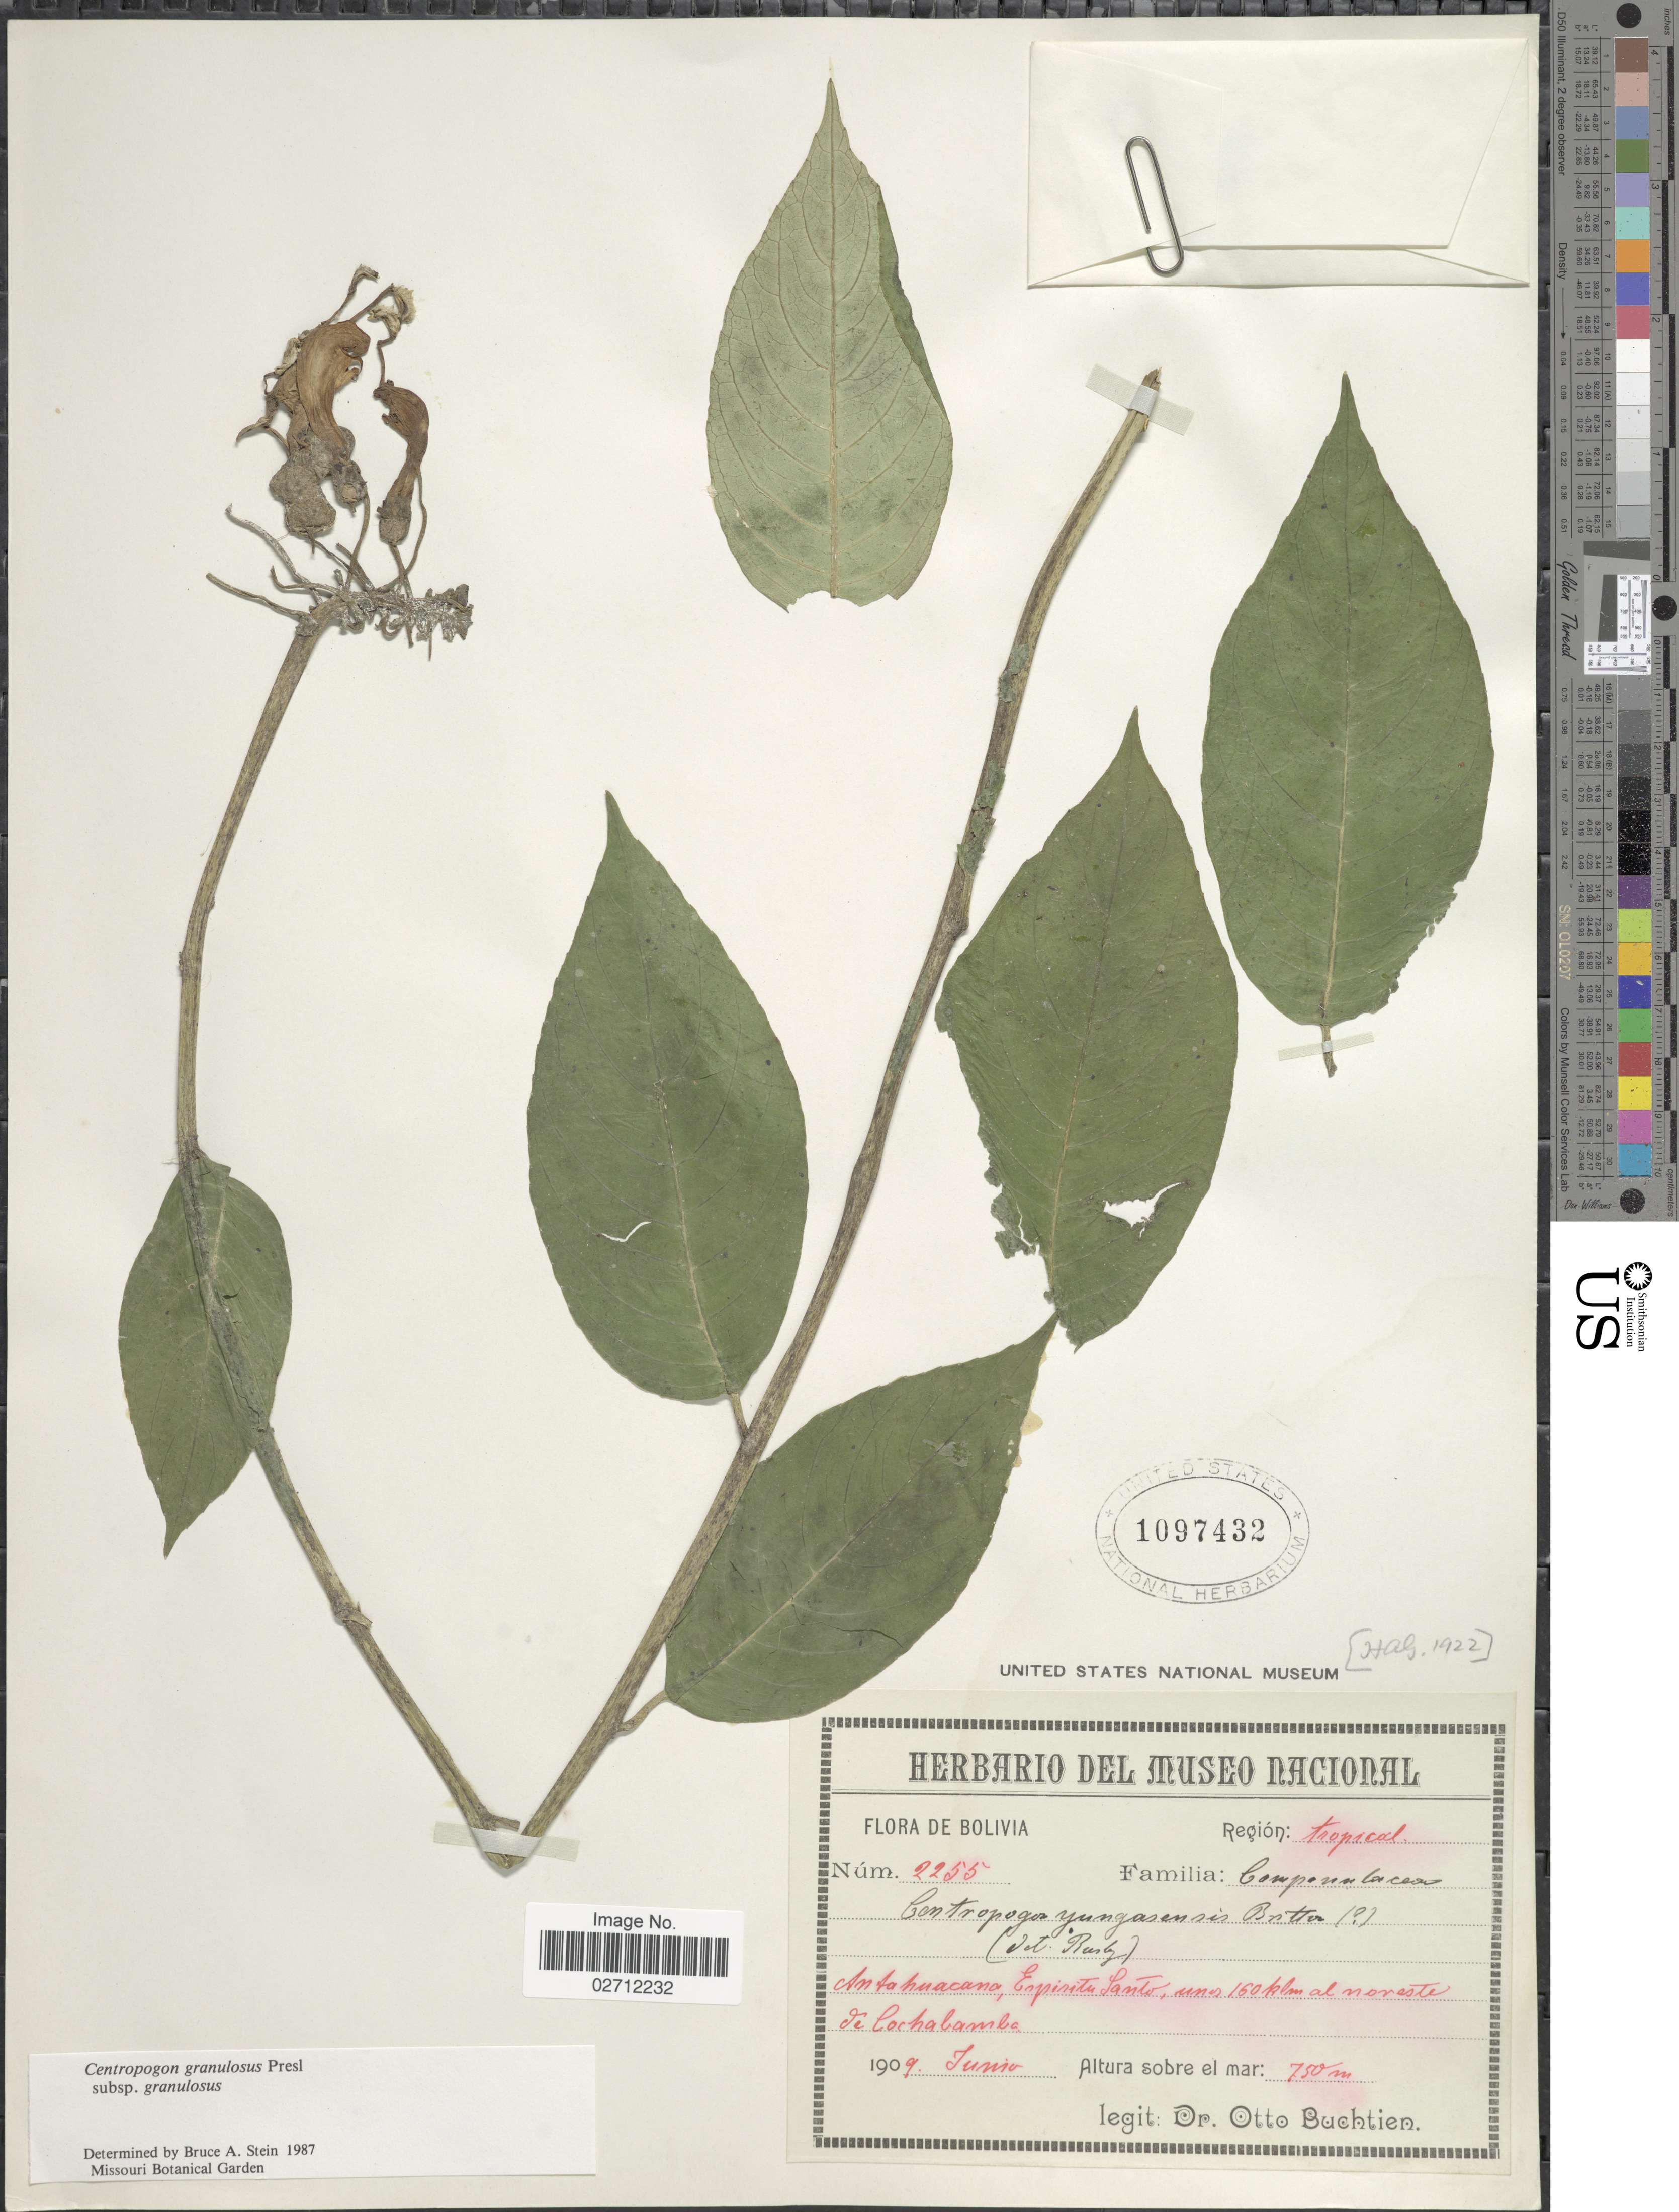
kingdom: Plantae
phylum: Tracheophyta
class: Magnoliopsida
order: Asterales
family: Campanulaceae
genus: Centropogon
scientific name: Centropogon granulosus subsp. granulosus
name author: C. Presl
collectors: O. Buchtien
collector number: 2255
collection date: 1909-06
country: Bolivia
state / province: Cochabamba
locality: Region: tropical, Antahuacana, Espirito Santo, unos 160 km al noreste de Cochabamba.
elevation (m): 750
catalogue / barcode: US 1097432